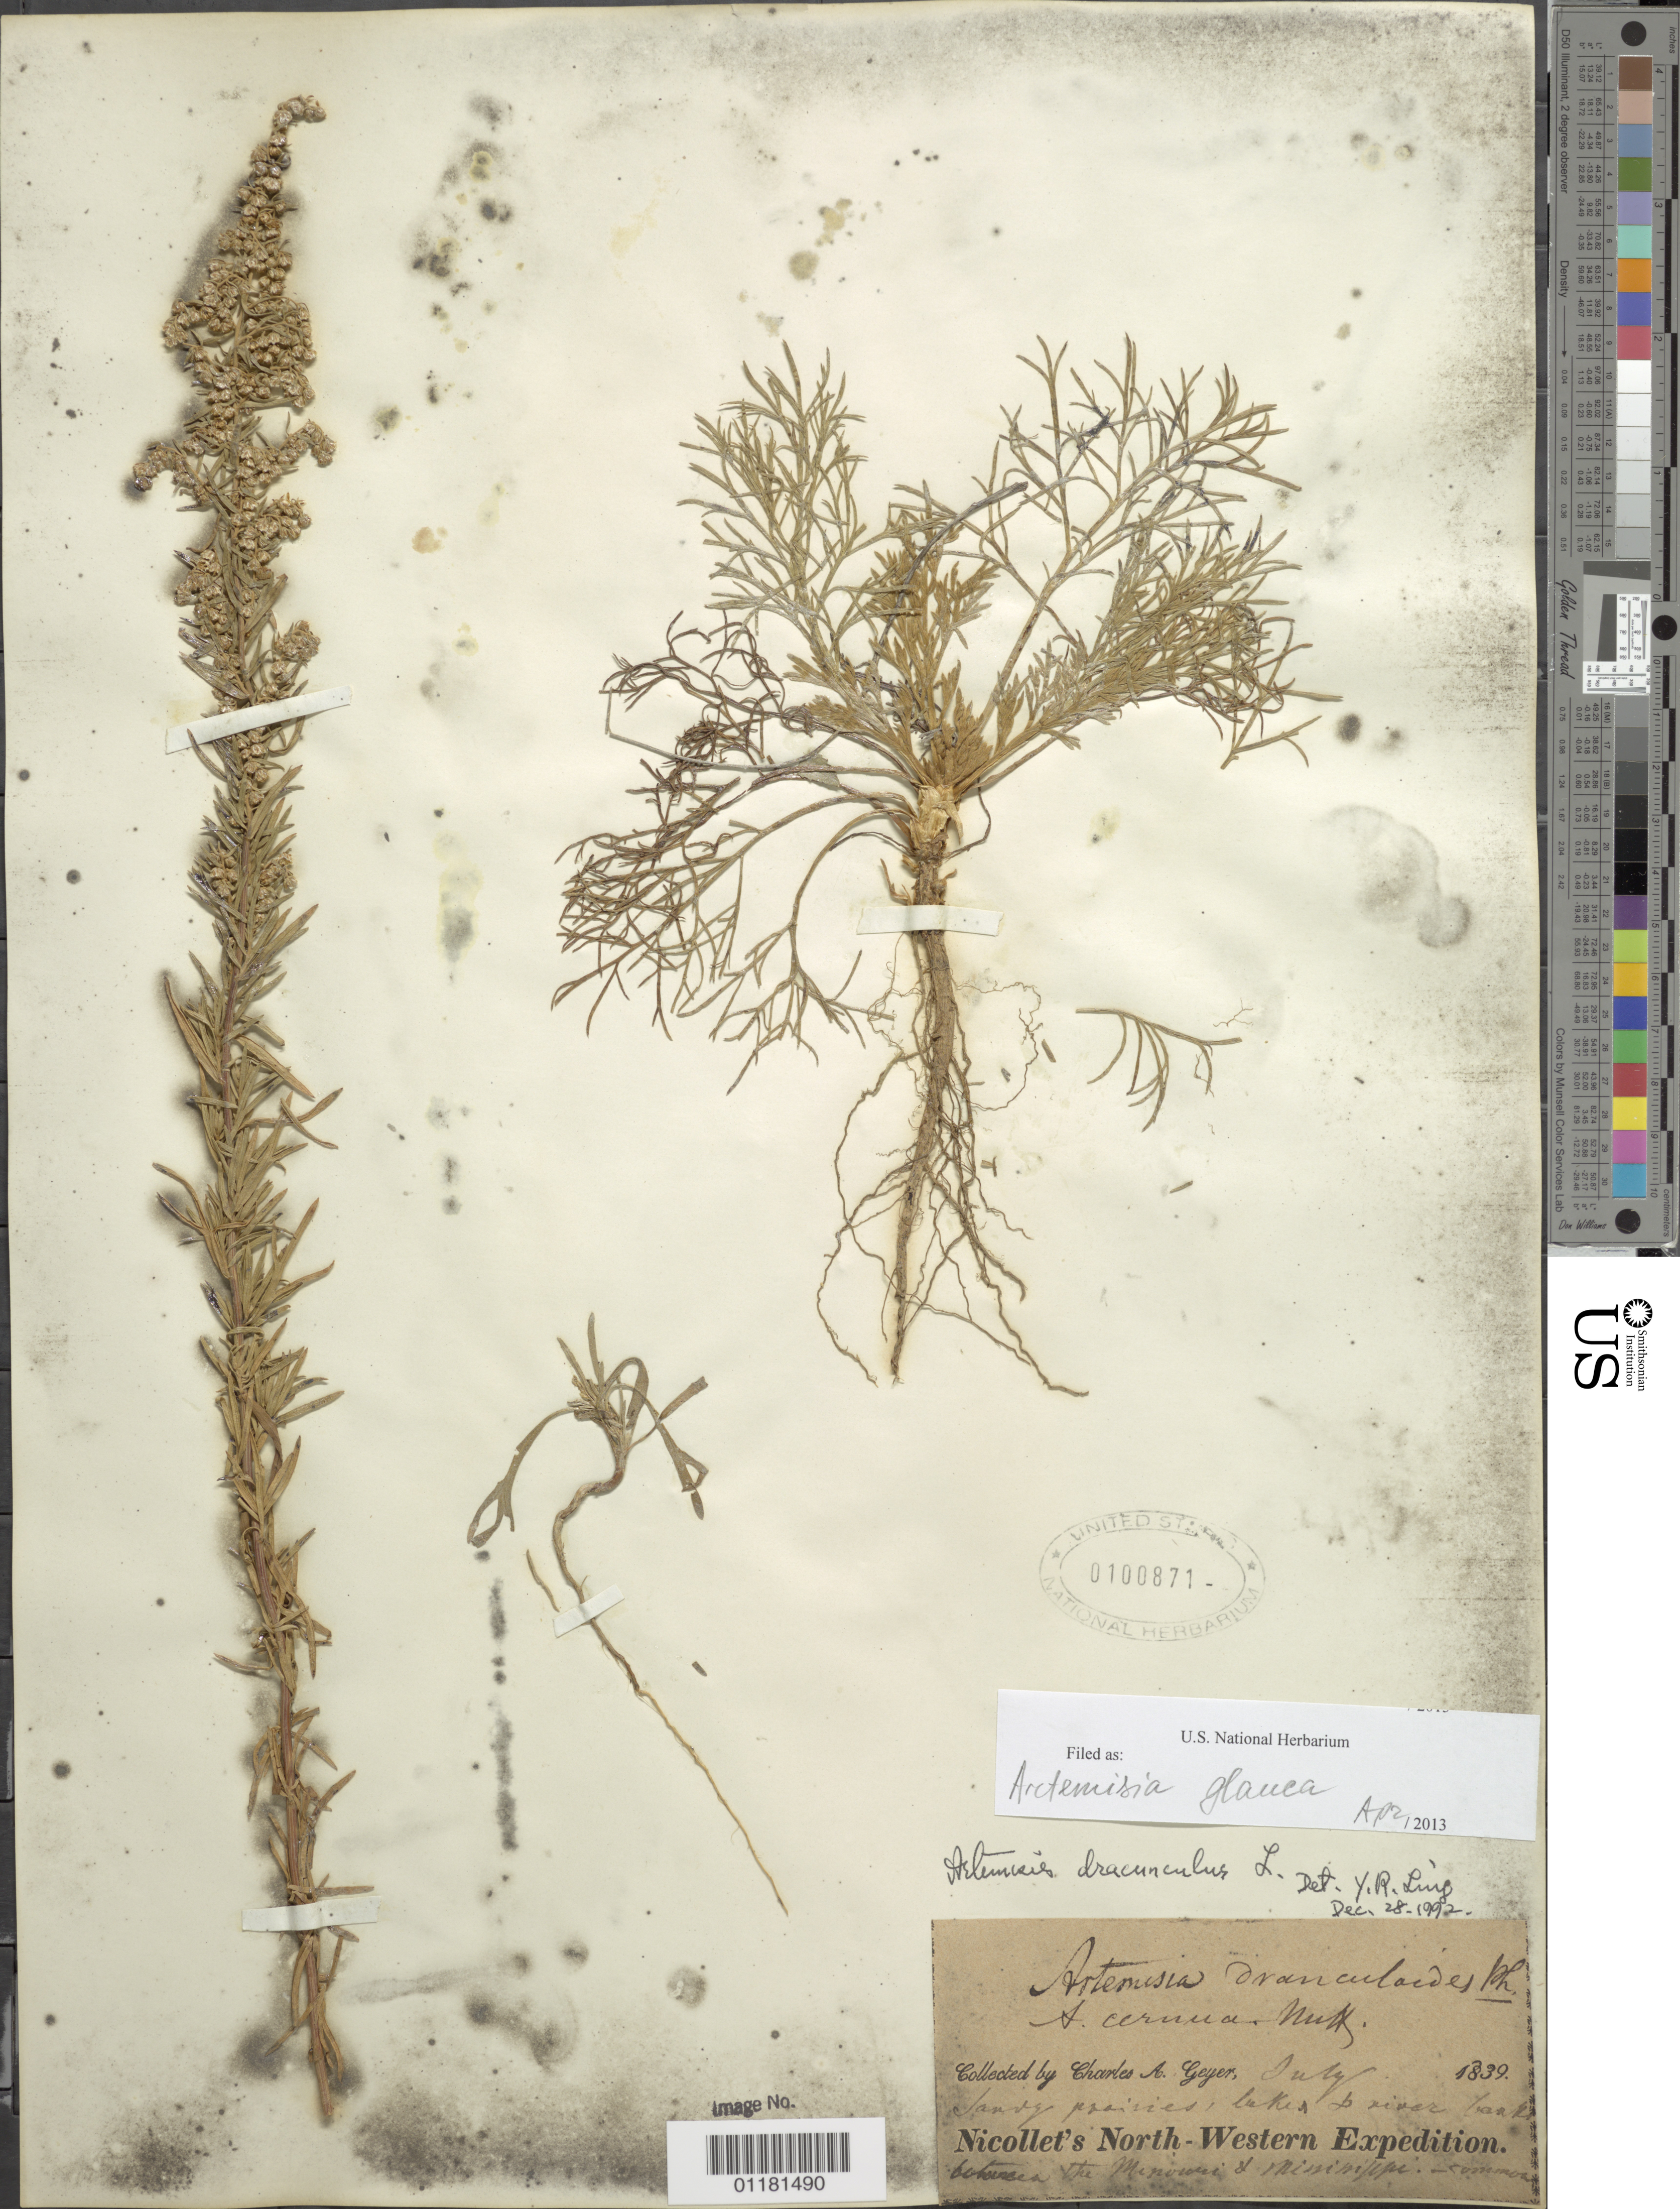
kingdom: Plantae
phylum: Tracheophyta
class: Magnoliopsida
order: Asterales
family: Asteraceae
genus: Artemisia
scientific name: Artemisia glauca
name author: Pall. ex Willd.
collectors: C. A. Geyer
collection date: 1839-07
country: United States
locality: Sandy prairies, lake and river banks between the Missouri and Mississippi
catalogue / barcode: US 100871